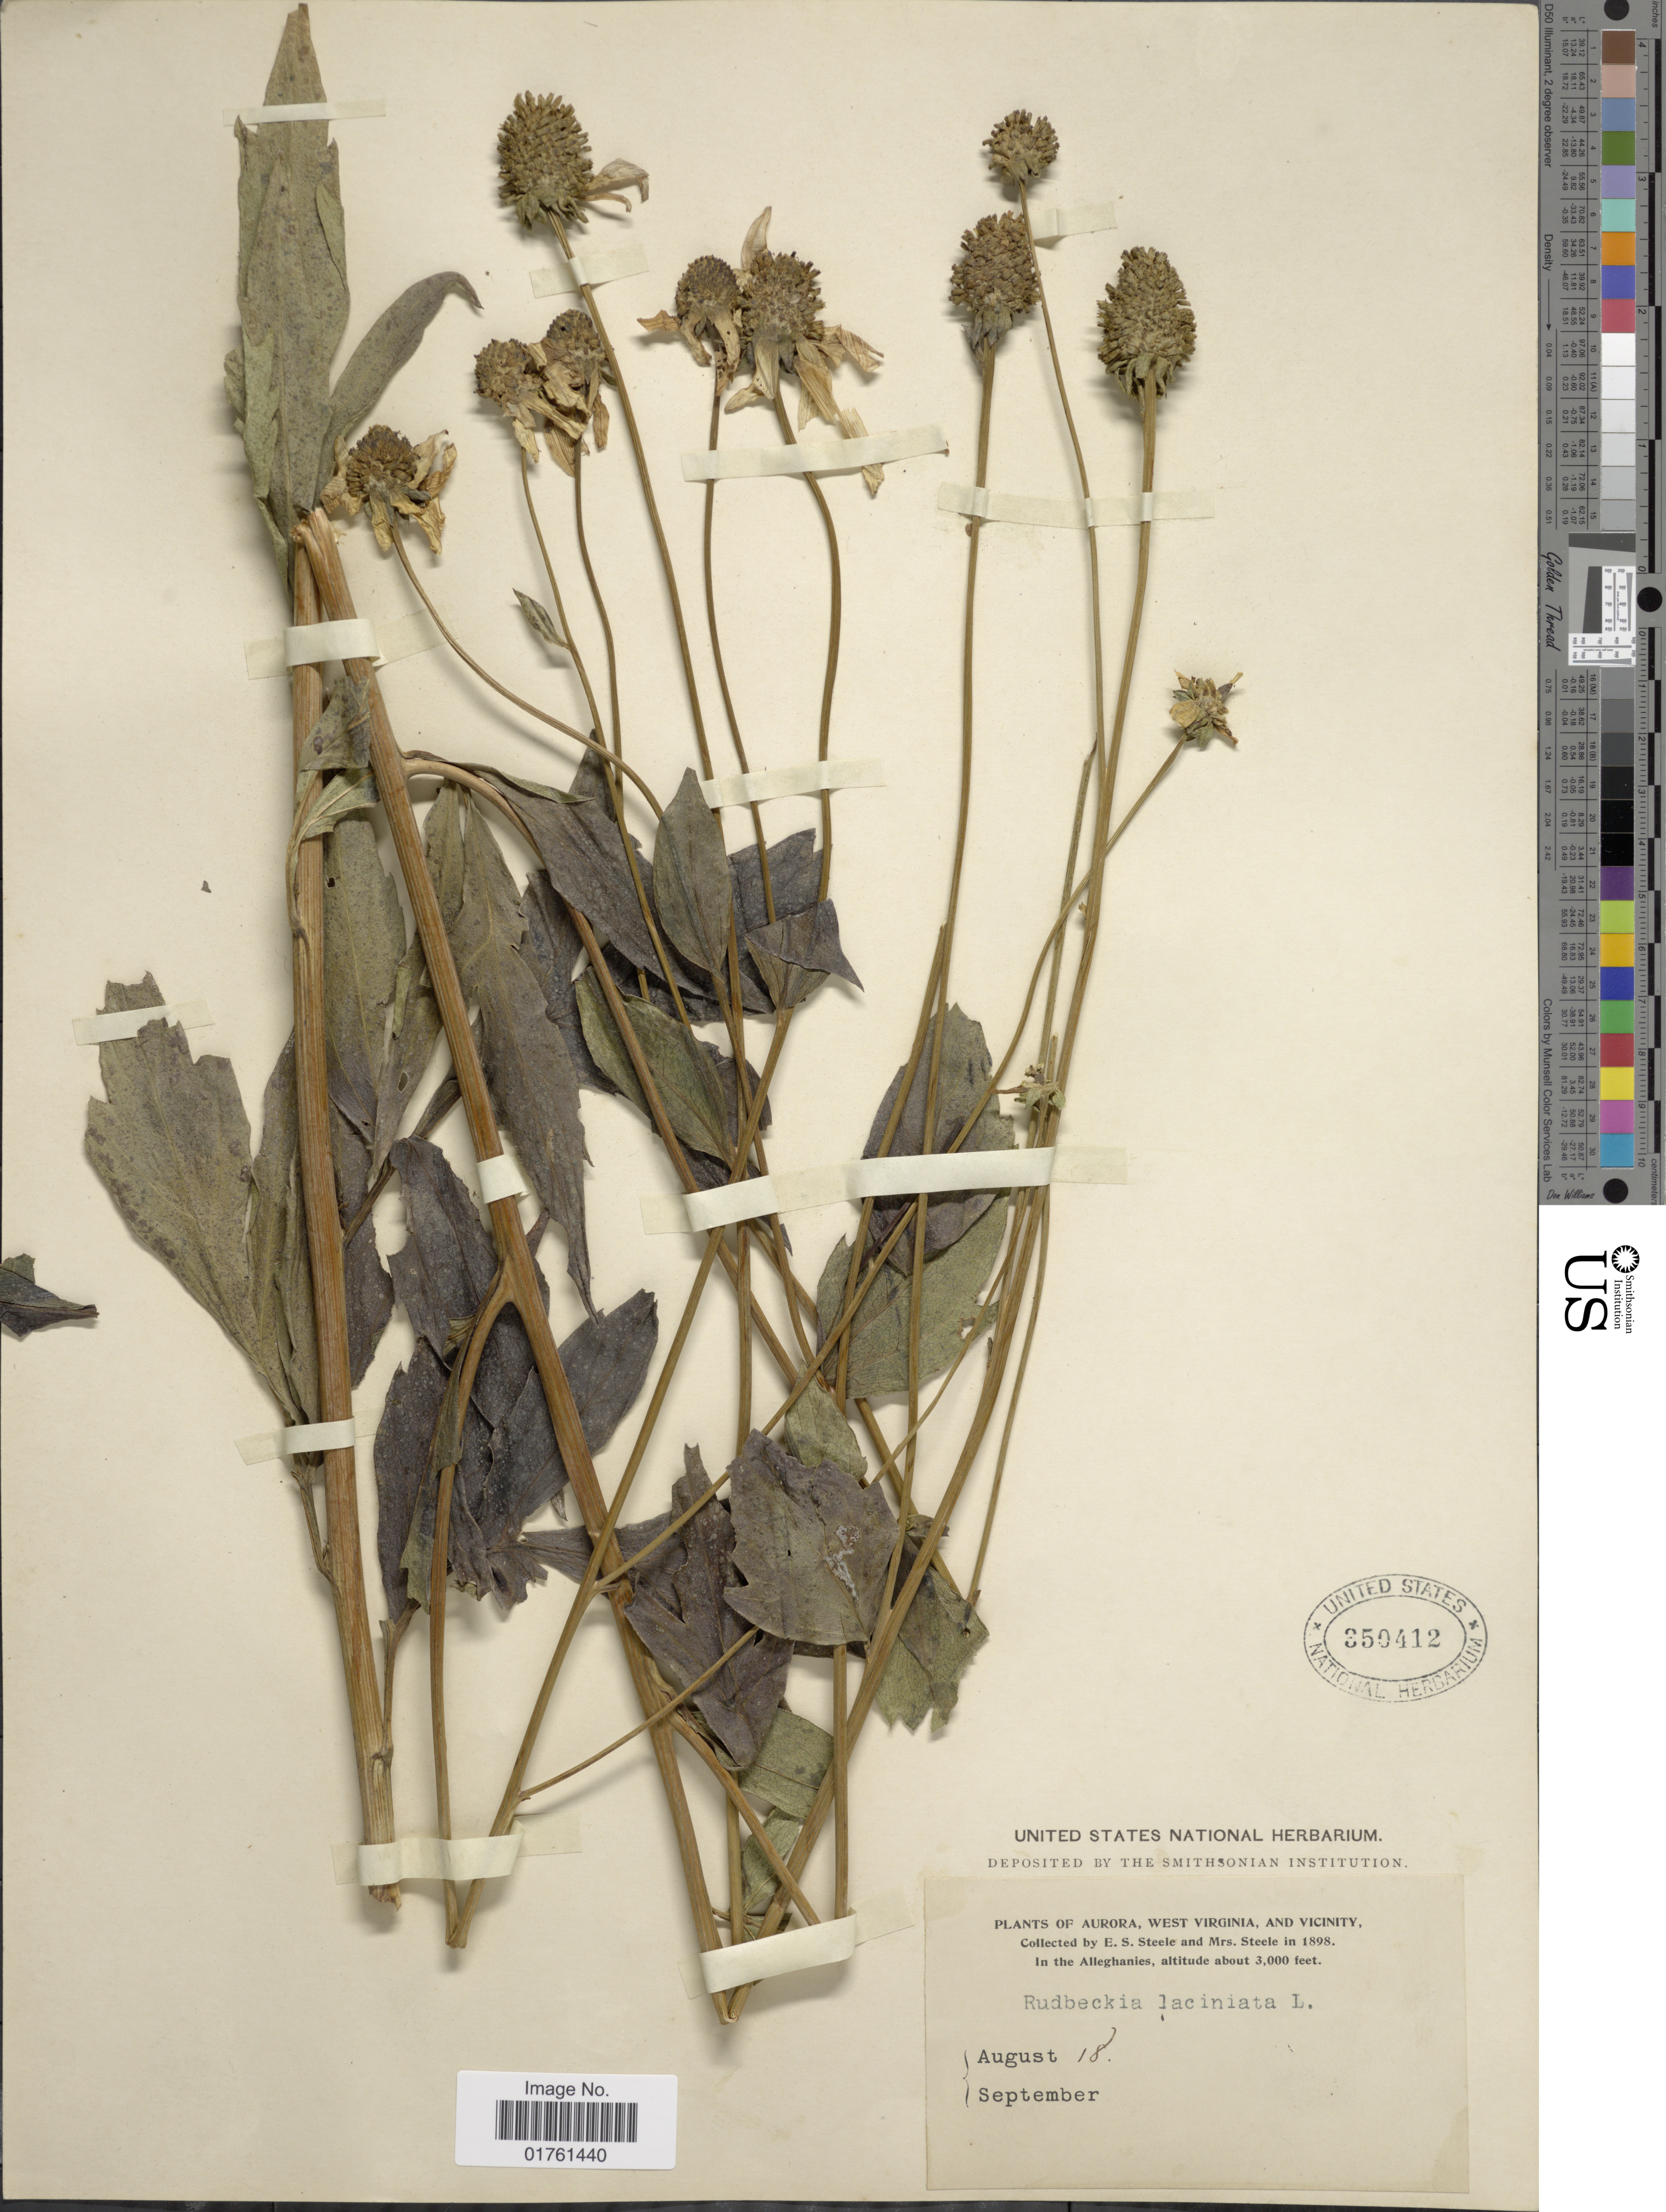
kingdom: Plantae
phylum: Tracheophyta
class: Magnoliopsida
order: Asterales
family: Asteraceae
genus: Rudbeckia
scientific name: Rudbeckia laciniata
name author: L.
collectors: E. Steele & Mrs. E. S. Steele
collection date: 1898-08-18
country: United States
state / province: West Virginia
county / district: Preston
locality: Aurora, and vicinity, In the Alleghanies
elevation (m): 914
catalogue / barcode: US 350412